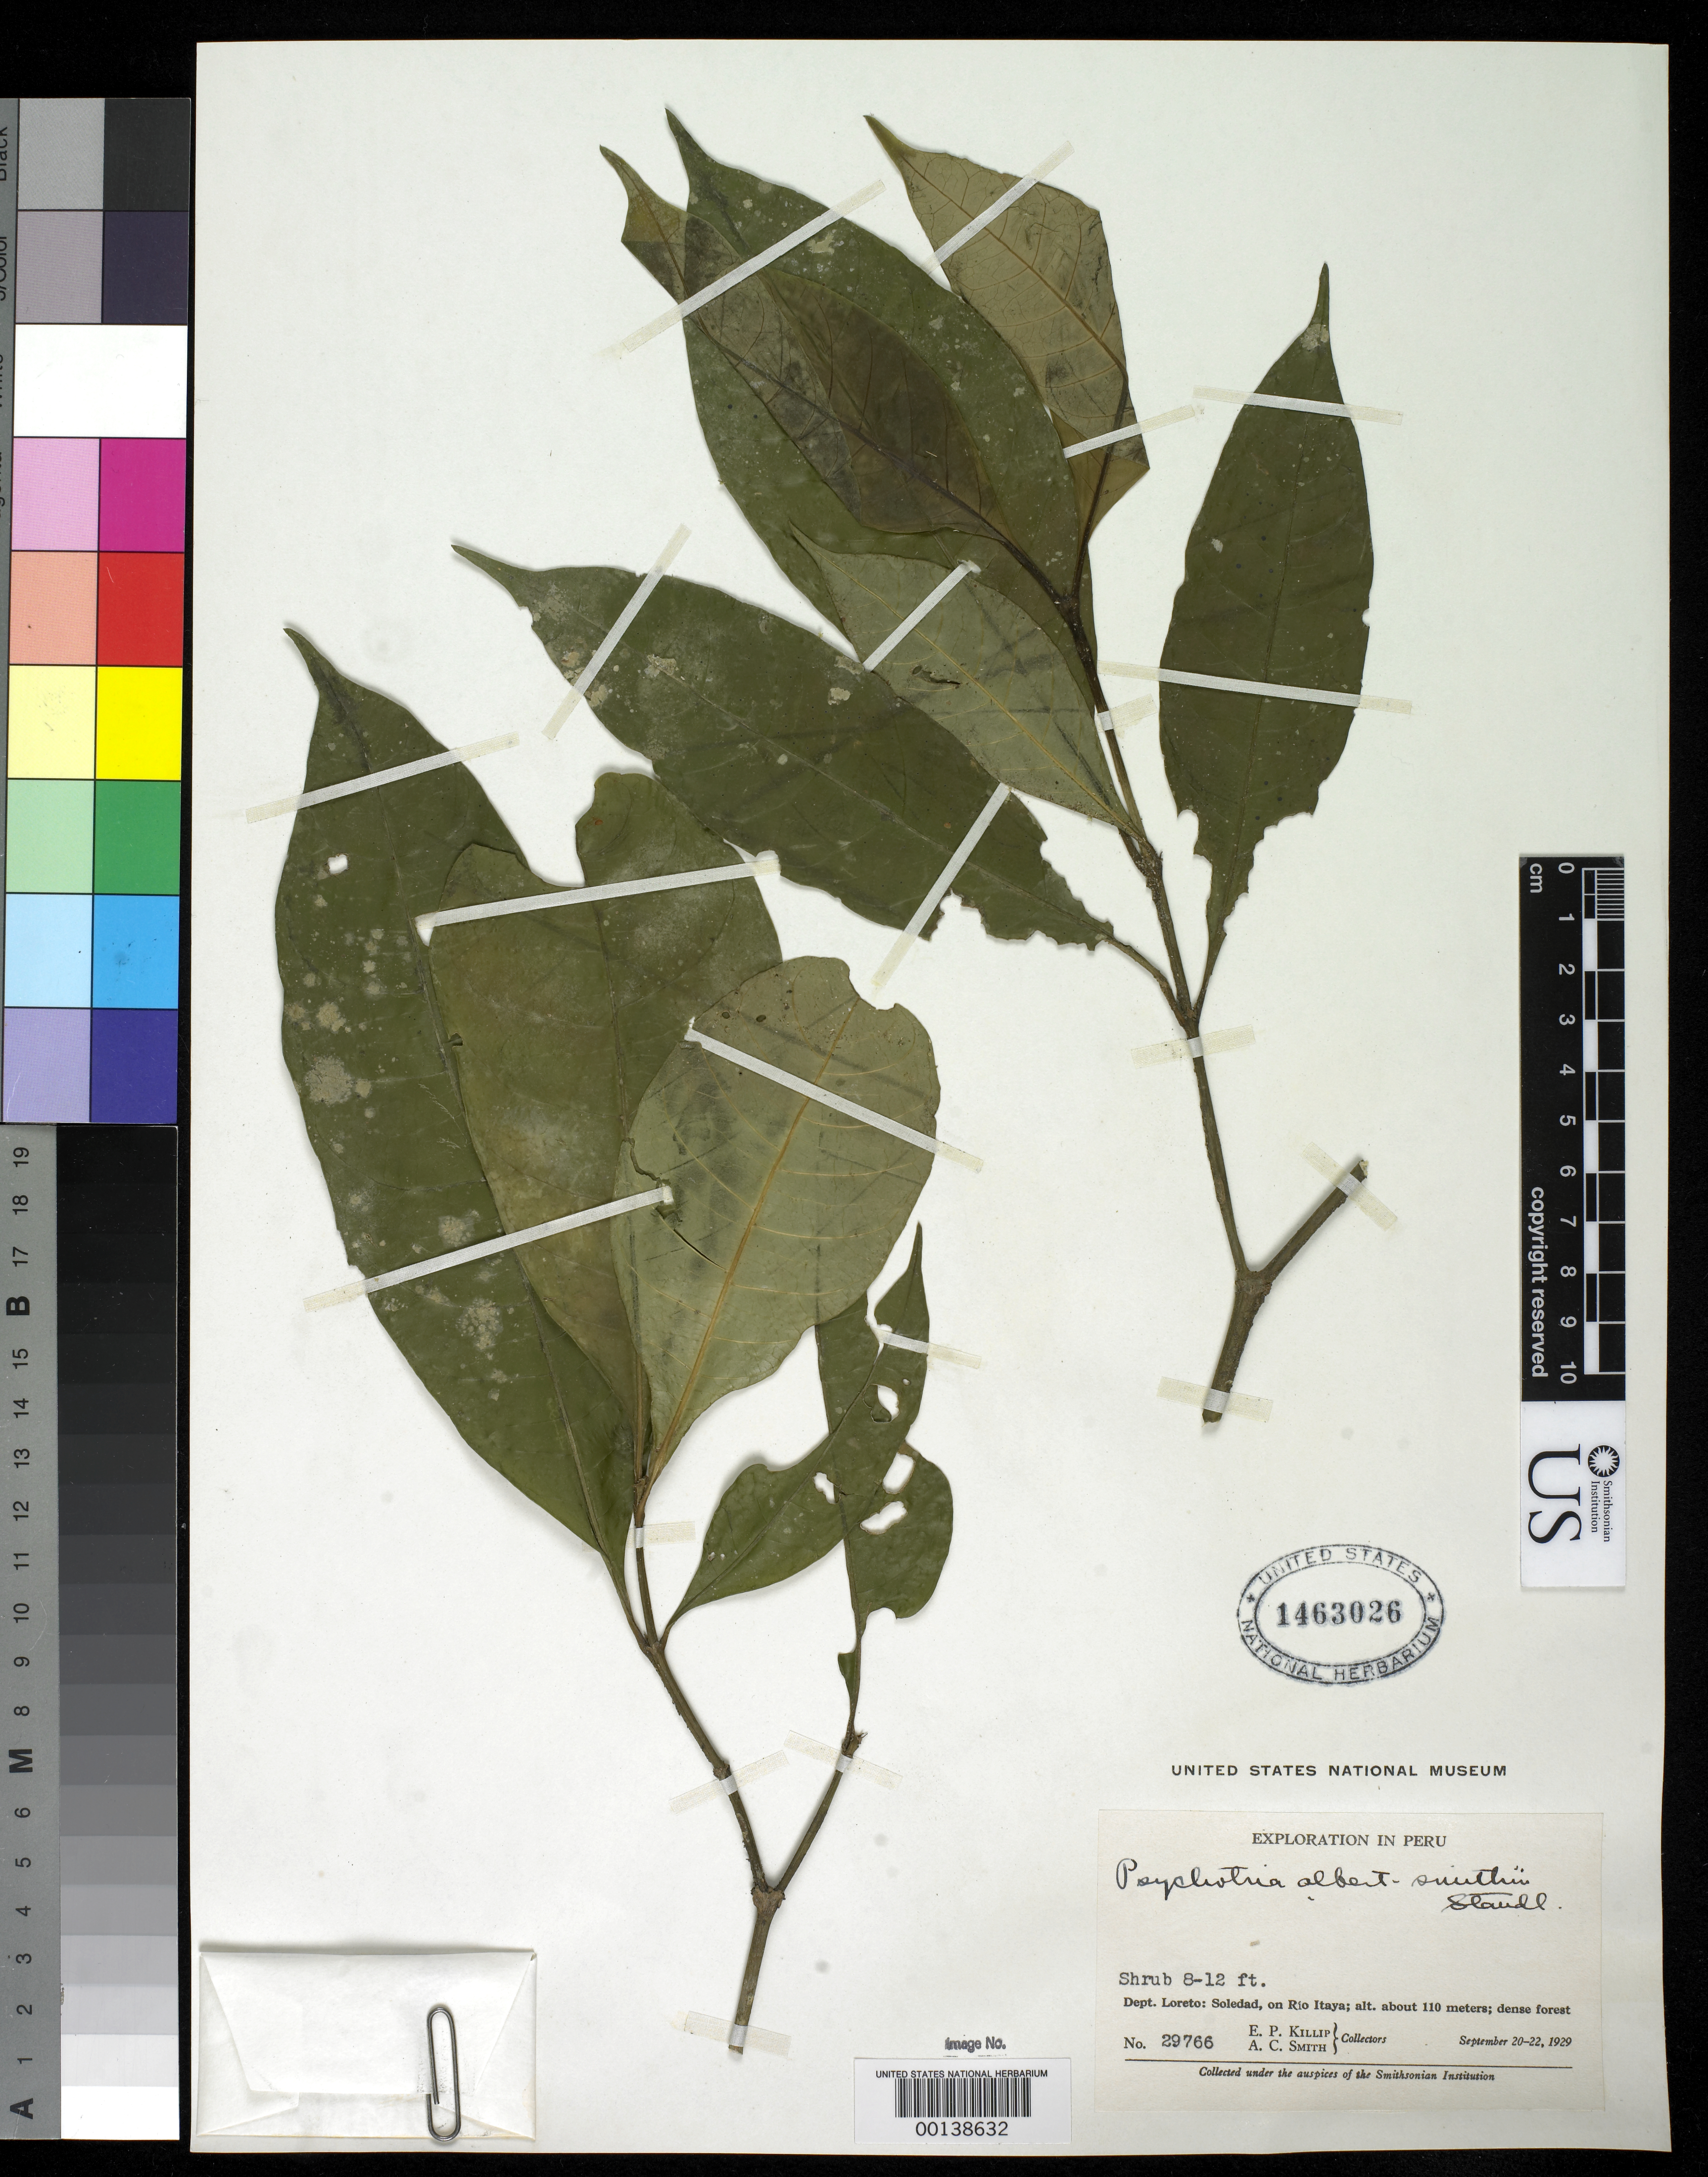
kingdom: Plantae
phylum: Tracheophyta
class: Magnoliopsida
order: Gentianales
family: Rubiaceae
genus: Psychotria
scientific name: Psychotria albert-smithii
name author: Standl.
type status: Isotype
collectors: E. P. Killip & A. C. Smith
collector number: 29766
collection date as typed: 20 Sep 1929 to 22 Sep 1929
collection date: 1929-09-20/1929-09-22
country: Peru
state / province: Loreto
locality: Soledad, Rio Itaya.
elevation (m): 110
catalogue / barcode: US 1463026